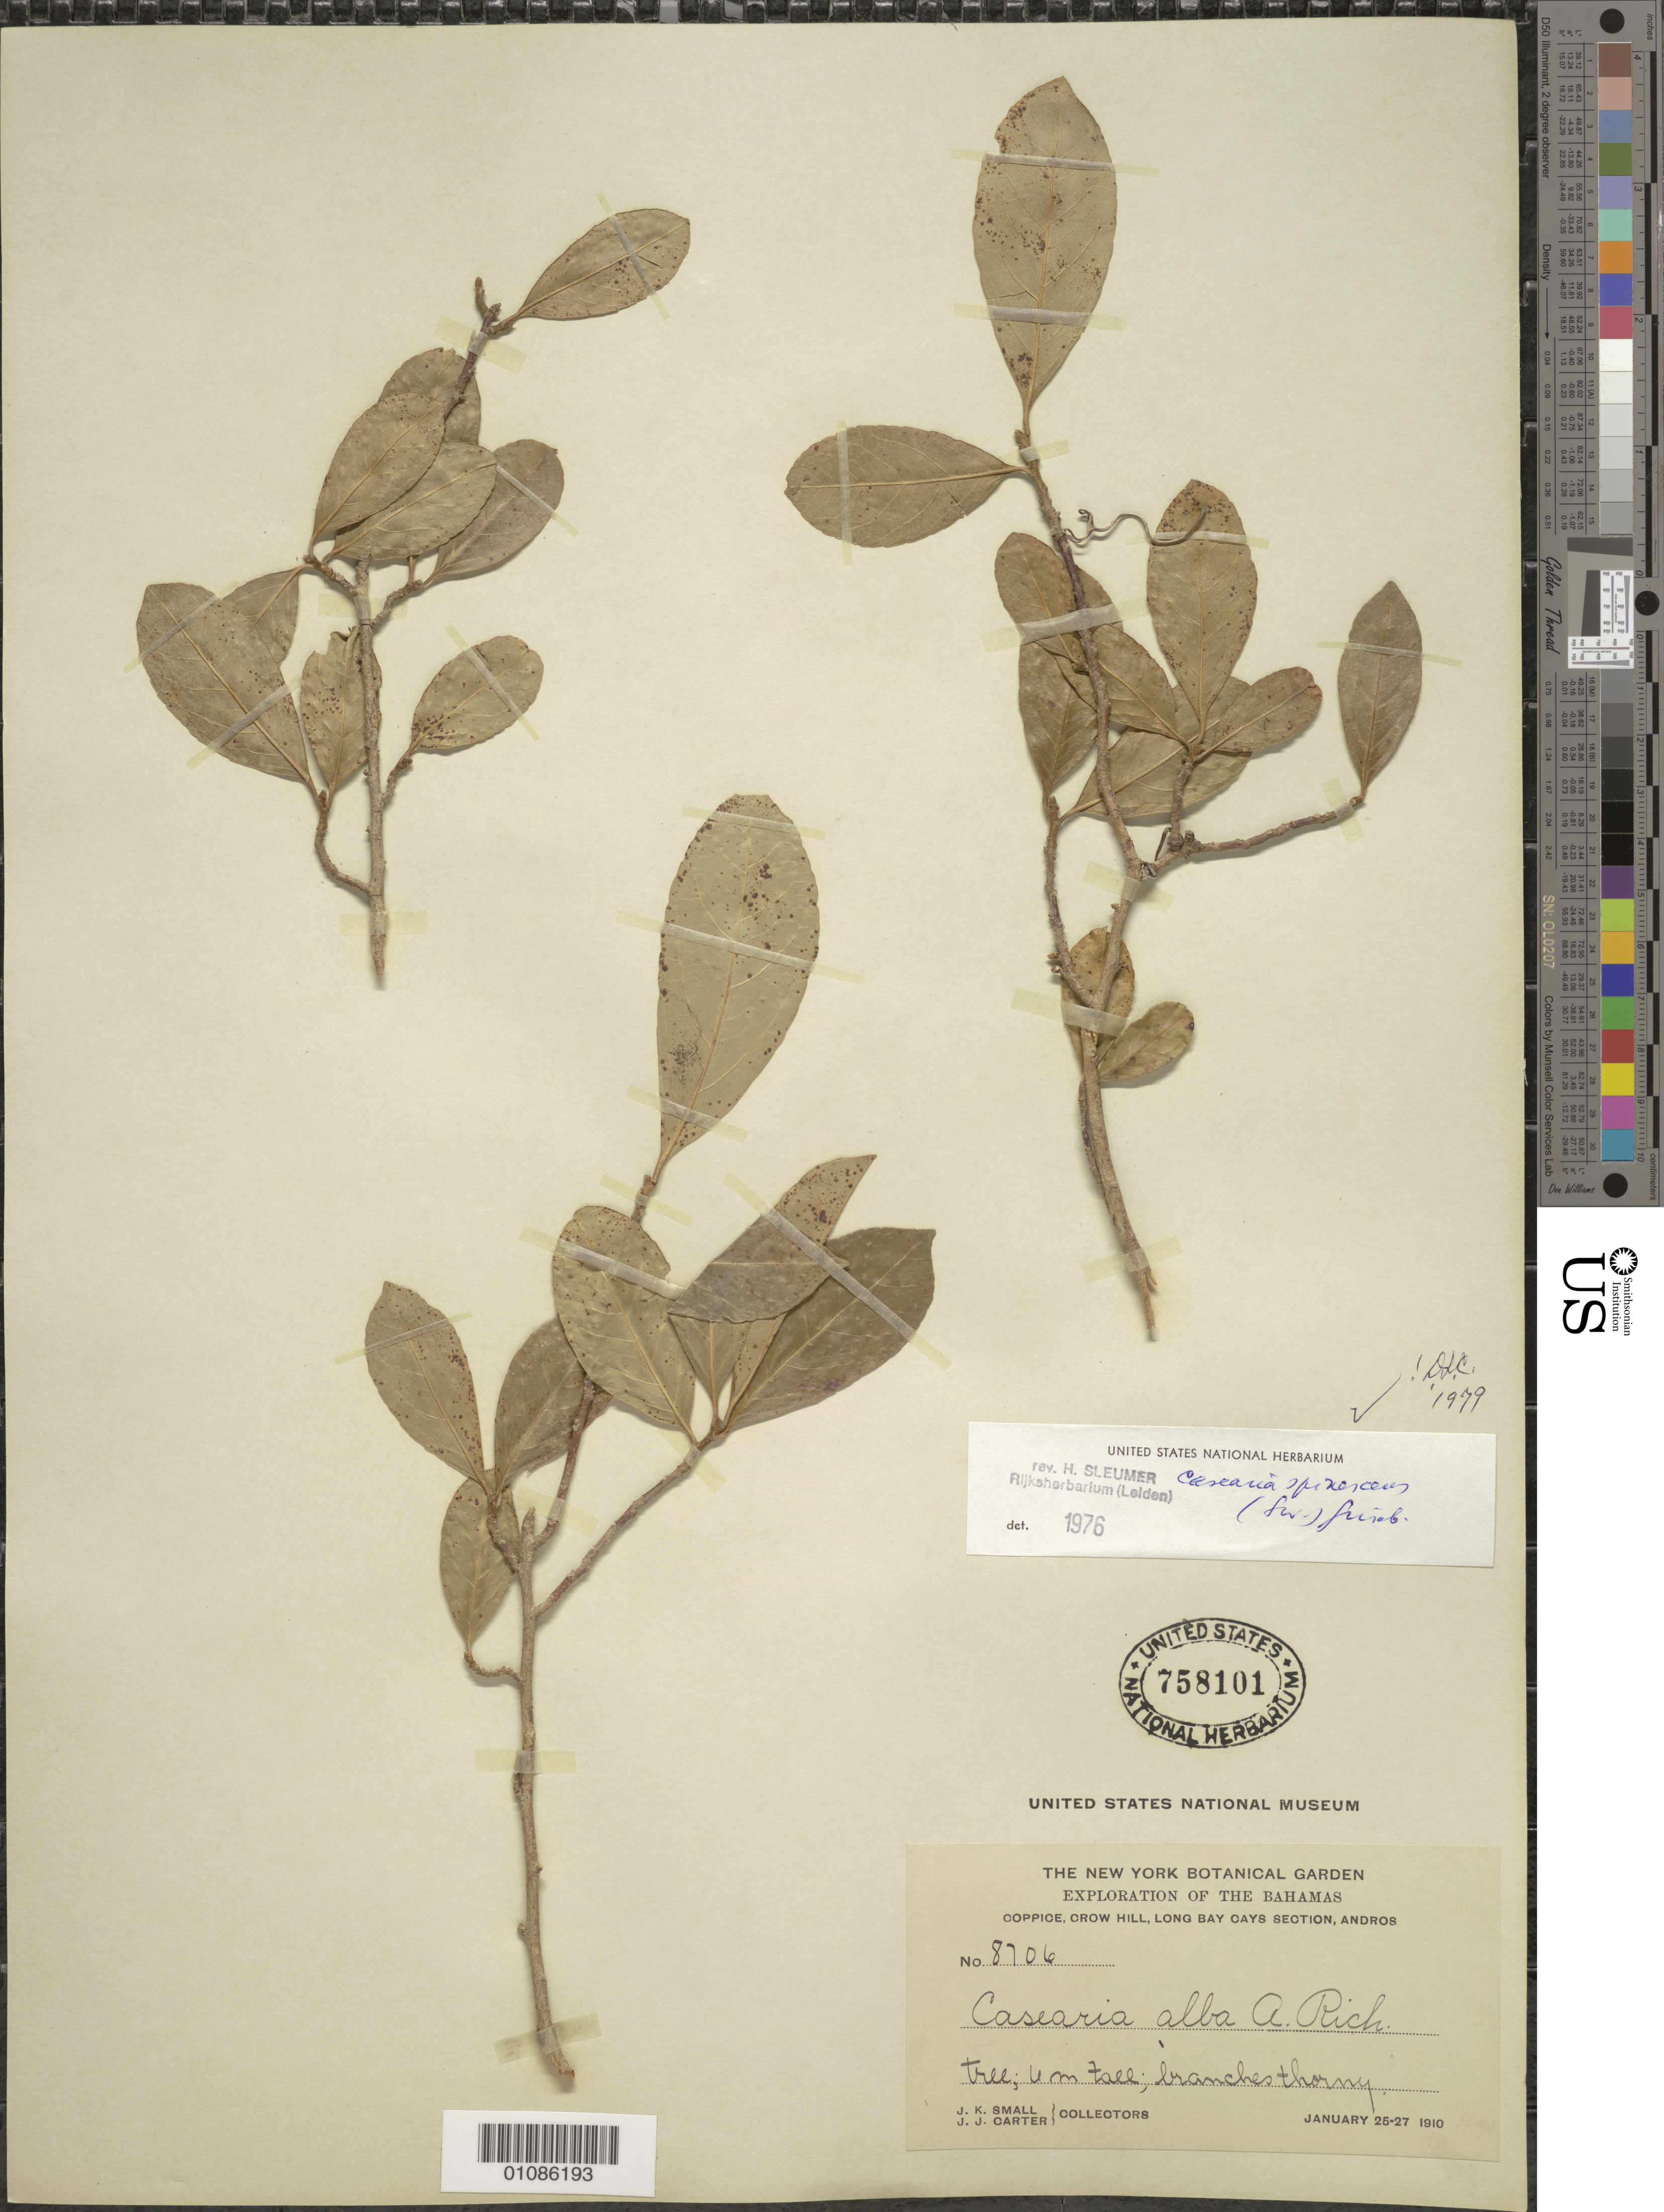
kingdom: Plantae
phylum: Tracheophyta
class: Magnoliopsida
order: Malpighiales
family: Salicaceae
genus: Casearia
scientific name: Casearia alba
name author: A. Rich.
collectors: J. K. Small & J. J. Carter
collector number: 8706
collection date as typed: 25 Jan 1910 to 27 Jan 1910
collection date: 1910-01-25/1910-01-27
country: Bahamas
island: Andros I.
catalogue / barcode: US 758101